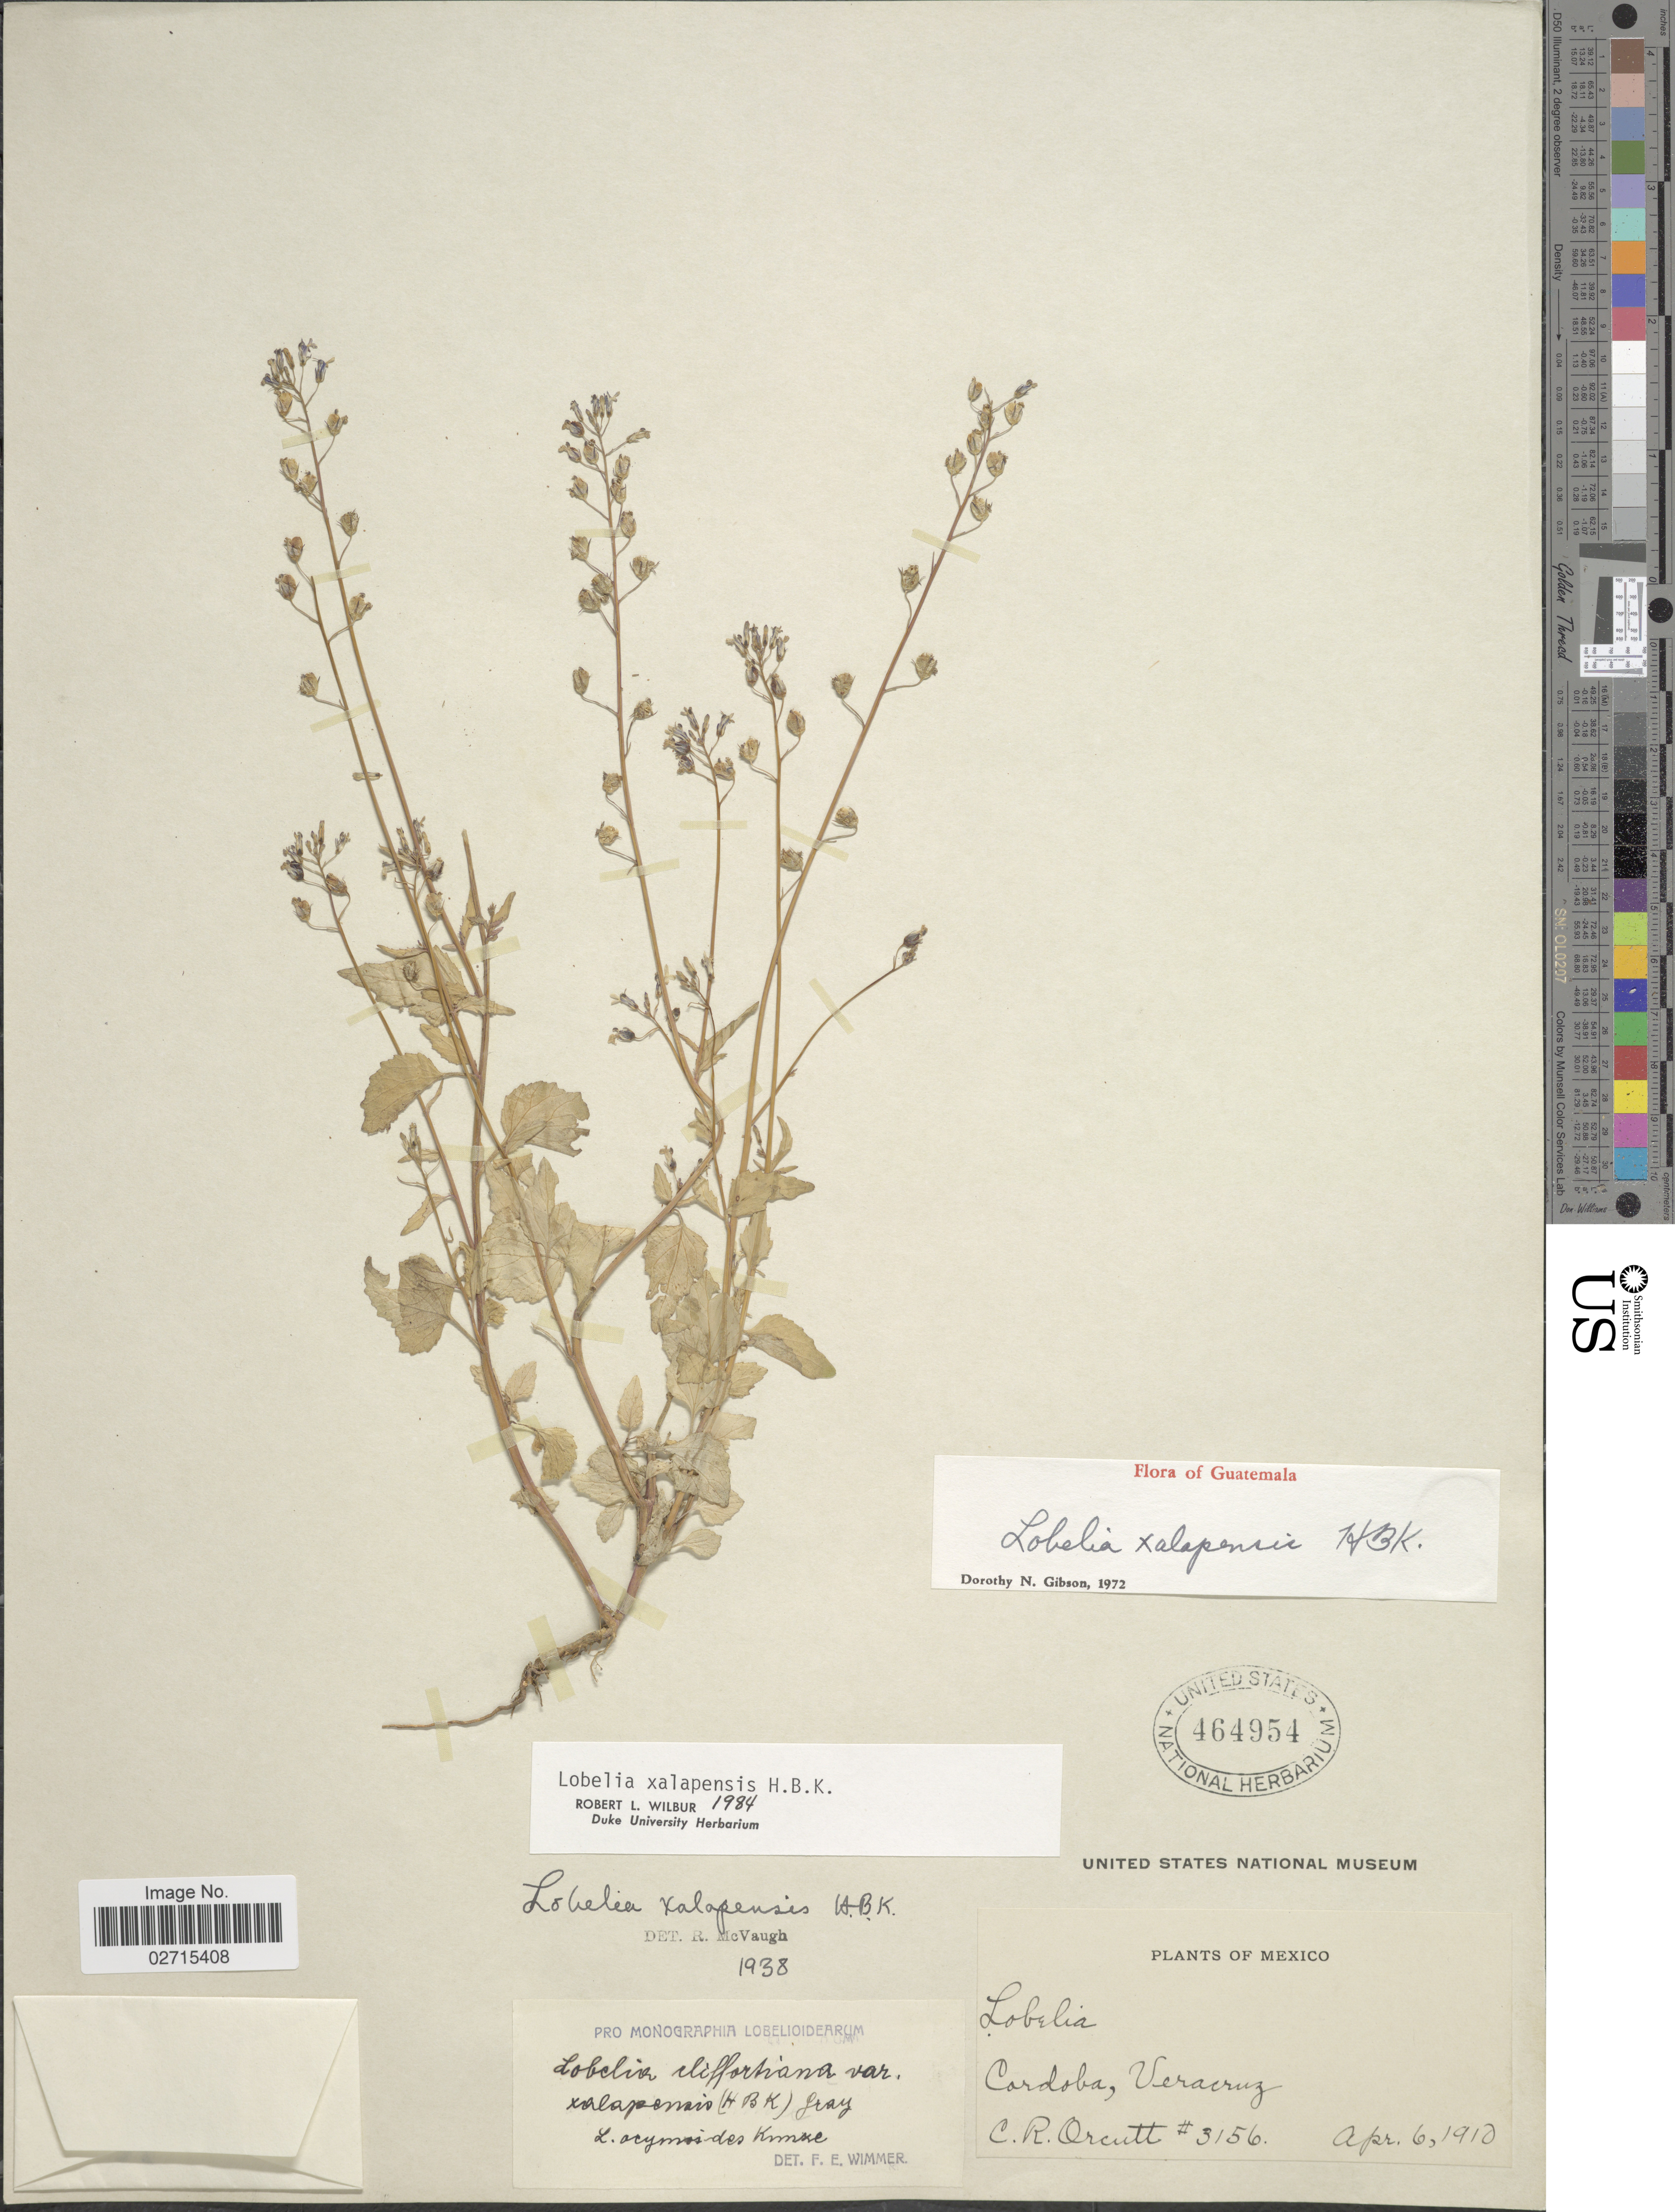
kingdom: Plantae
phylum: Tracheophyta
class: Magnoliopsida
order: Asterales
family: Campanulaceae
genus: Lobelia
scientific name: Lobelia xalapensis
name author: Kunth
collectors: C. R. Orcutt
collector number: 3156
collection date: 1910-04-06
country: Mexico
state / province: Veracruz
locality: Cordoba, Veracruz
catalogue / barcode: US 464954